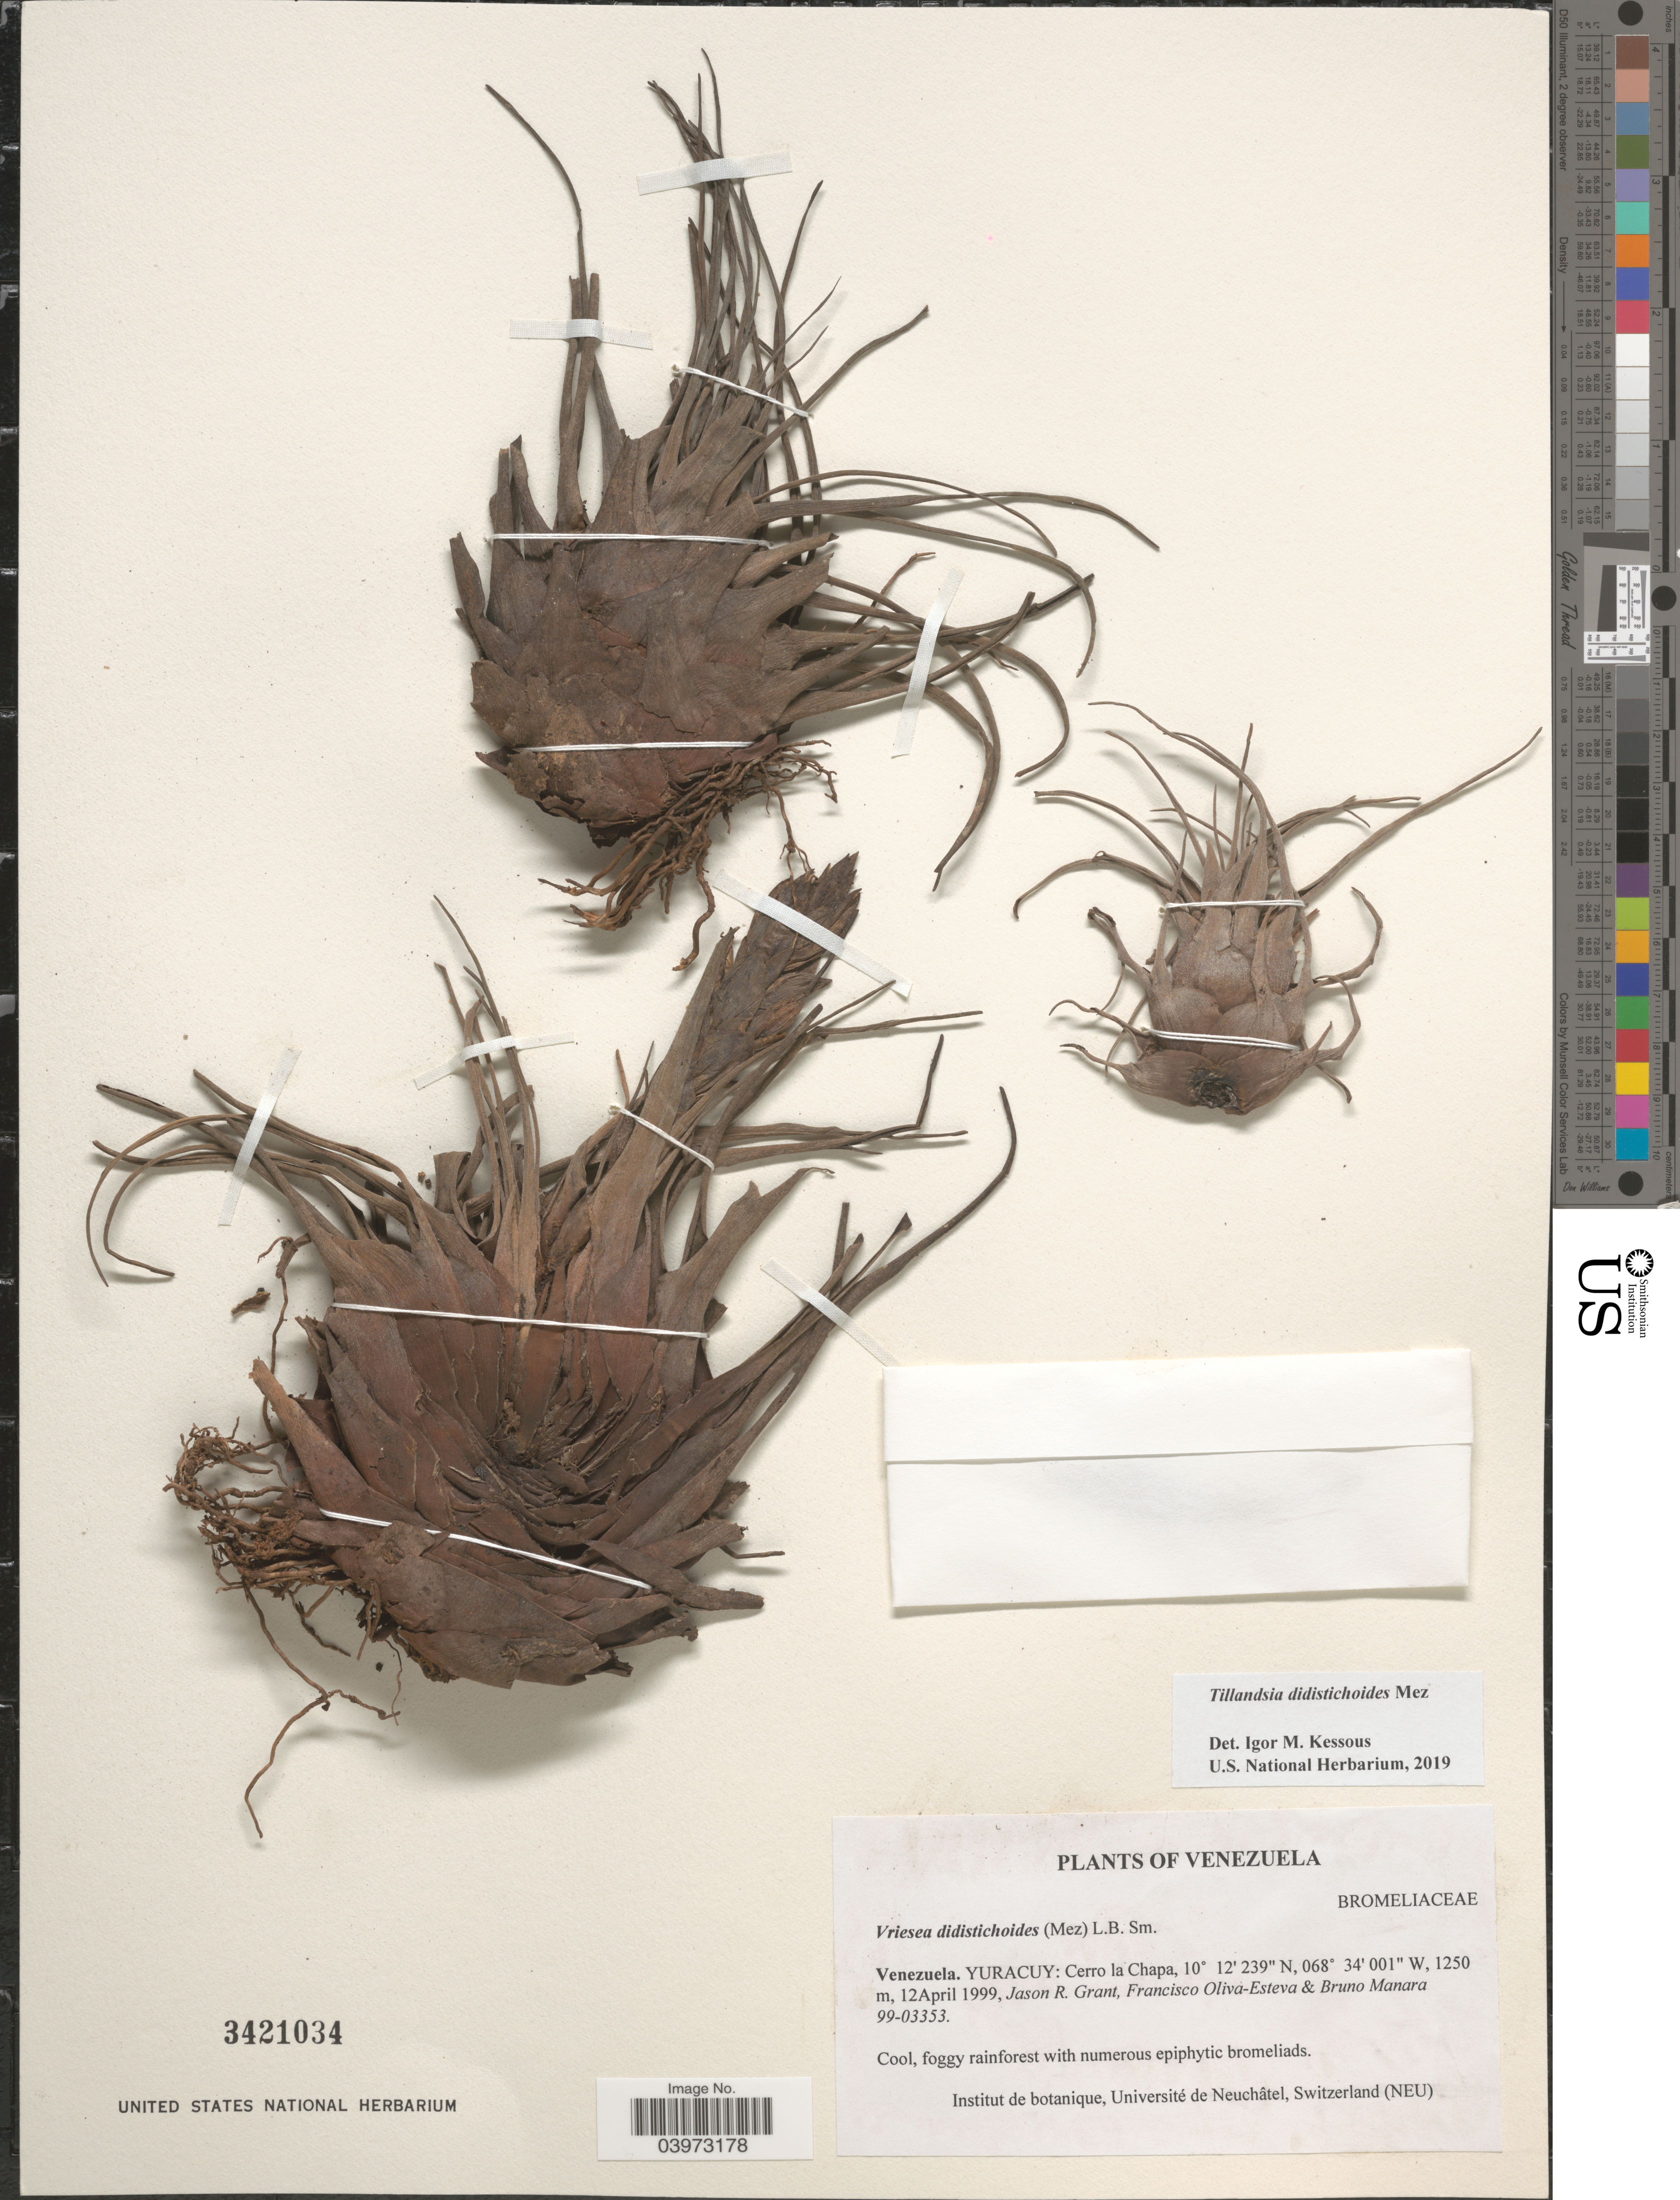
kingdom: Plantae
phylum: Tracheophyta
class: Liliopsida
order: Poales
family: Bromeliaceae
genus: Tillandsia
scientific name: Tillandsia didistichoides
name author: Mez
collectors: J. R. Grant, F. Oliva-Esteva & B. Manara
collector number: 99-03353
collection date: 1999-04-12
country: Venezuela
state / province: Yaracuy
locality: Yuracuy: Cerro la Chapa.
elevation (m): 1250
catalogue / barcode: US 3421034